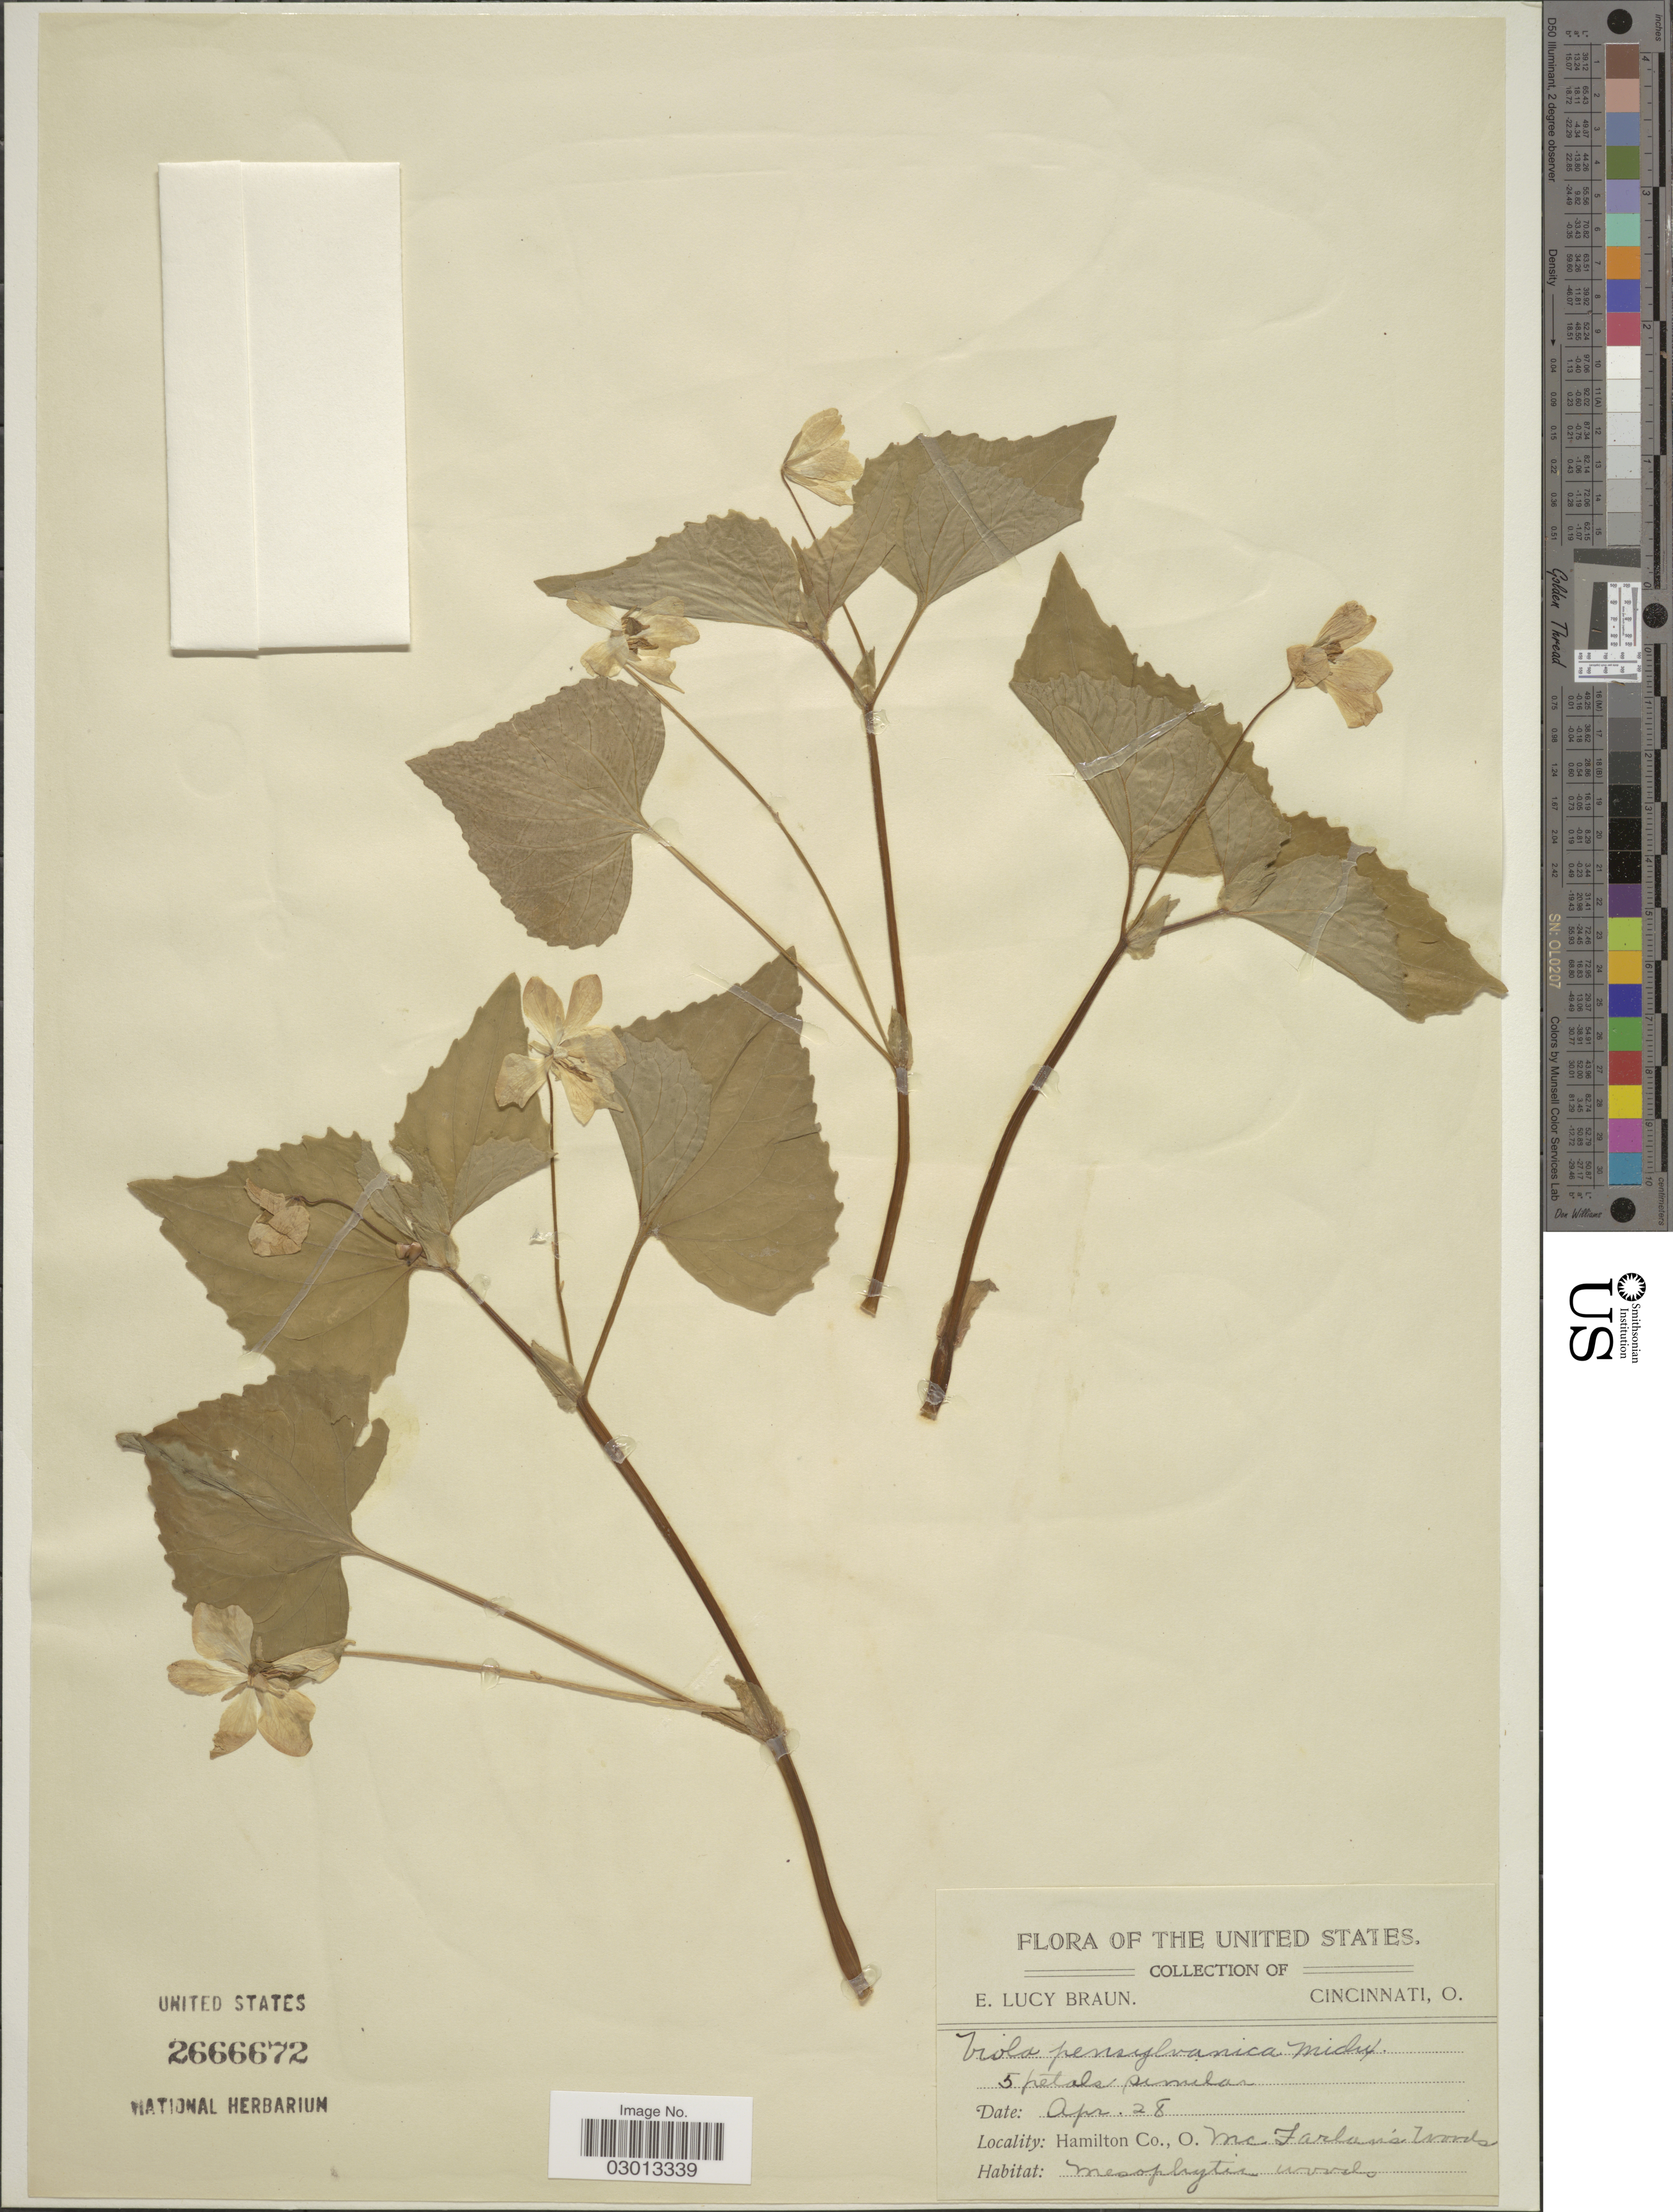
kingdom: Plantae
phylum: Tracheophyta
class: Magnoliopsida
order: Malpighiales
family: Violaceae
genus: Viola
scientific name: Viola pensylvanica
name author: Michx.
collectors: E. L. Braun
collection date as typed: Transcribed d/m/y: /4/28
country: United States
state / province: Ohio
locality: Hamilton Co., Mc. Farlan's Woods.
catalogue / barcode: US 2666672